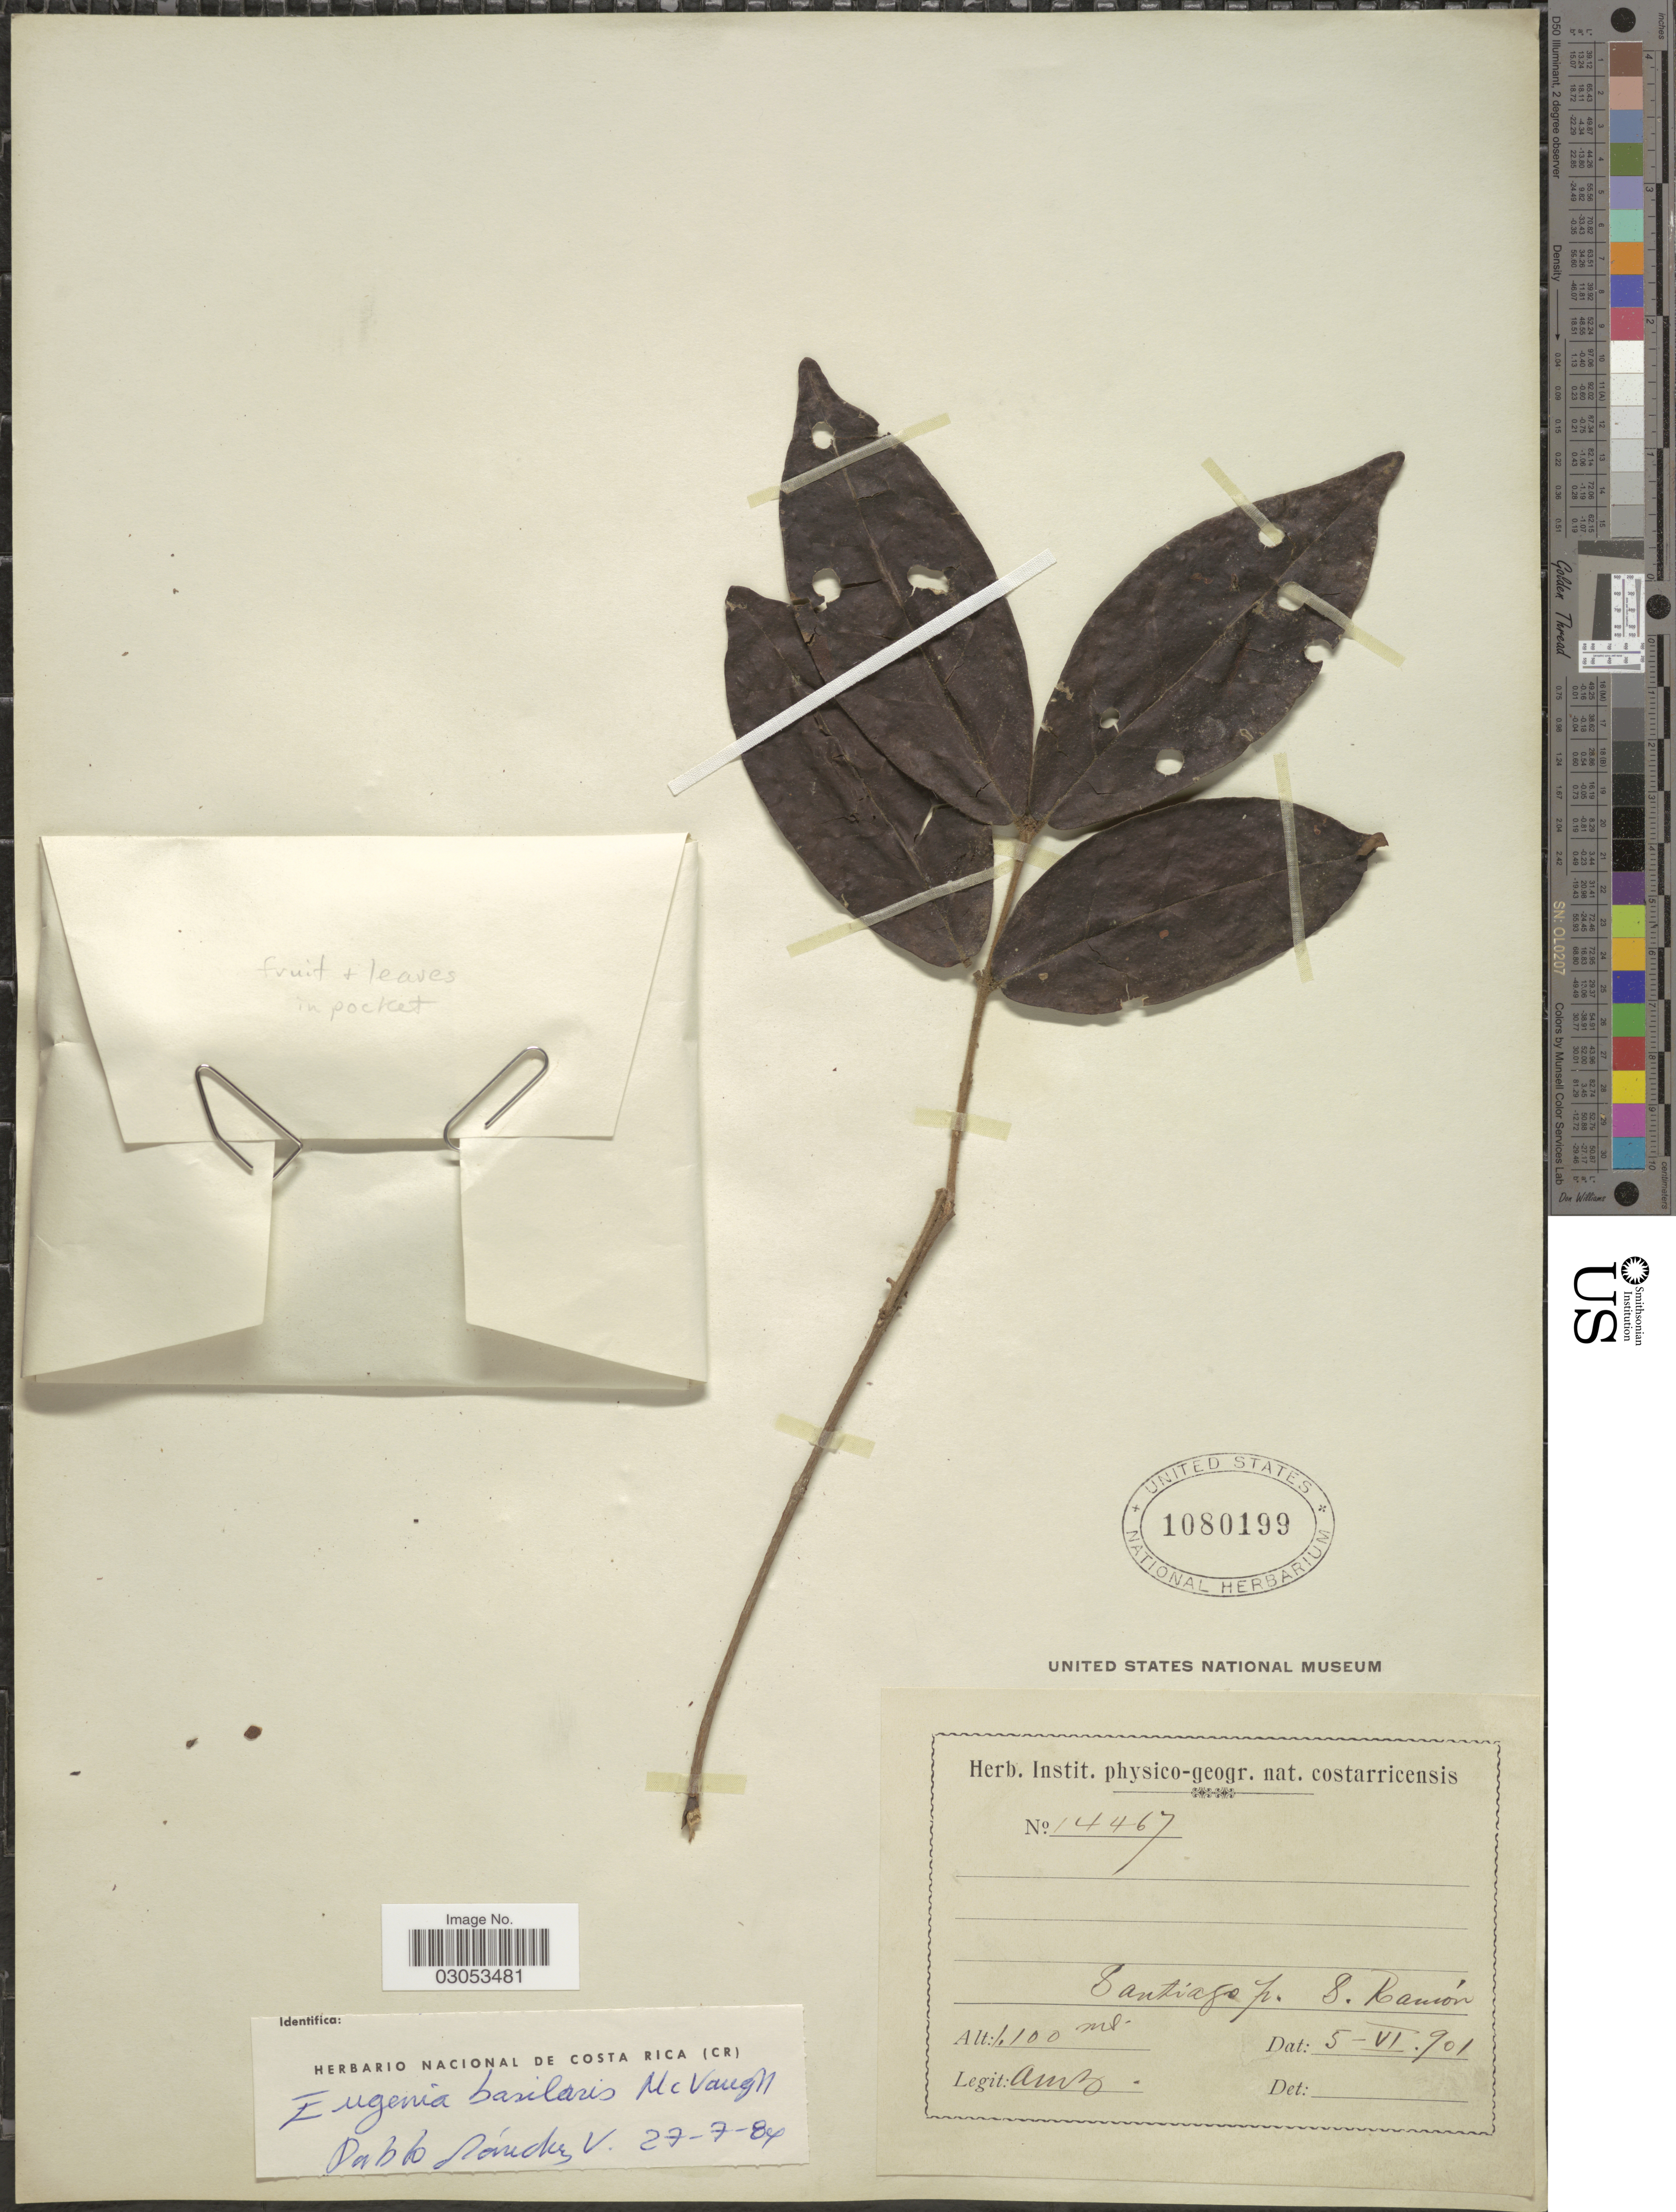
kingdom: Plantae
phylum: Tracheophyta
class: Magnoliopsida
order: Myrtales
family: Myrtaceae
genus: Eugenia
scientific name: Eugenia basilaris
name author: McVaugh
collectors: A. Brenes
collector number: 14467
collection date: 1901-06-05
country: Costa Rica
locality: Santiago p. S. Ramón.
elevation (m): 1100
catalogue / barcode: US 1080199